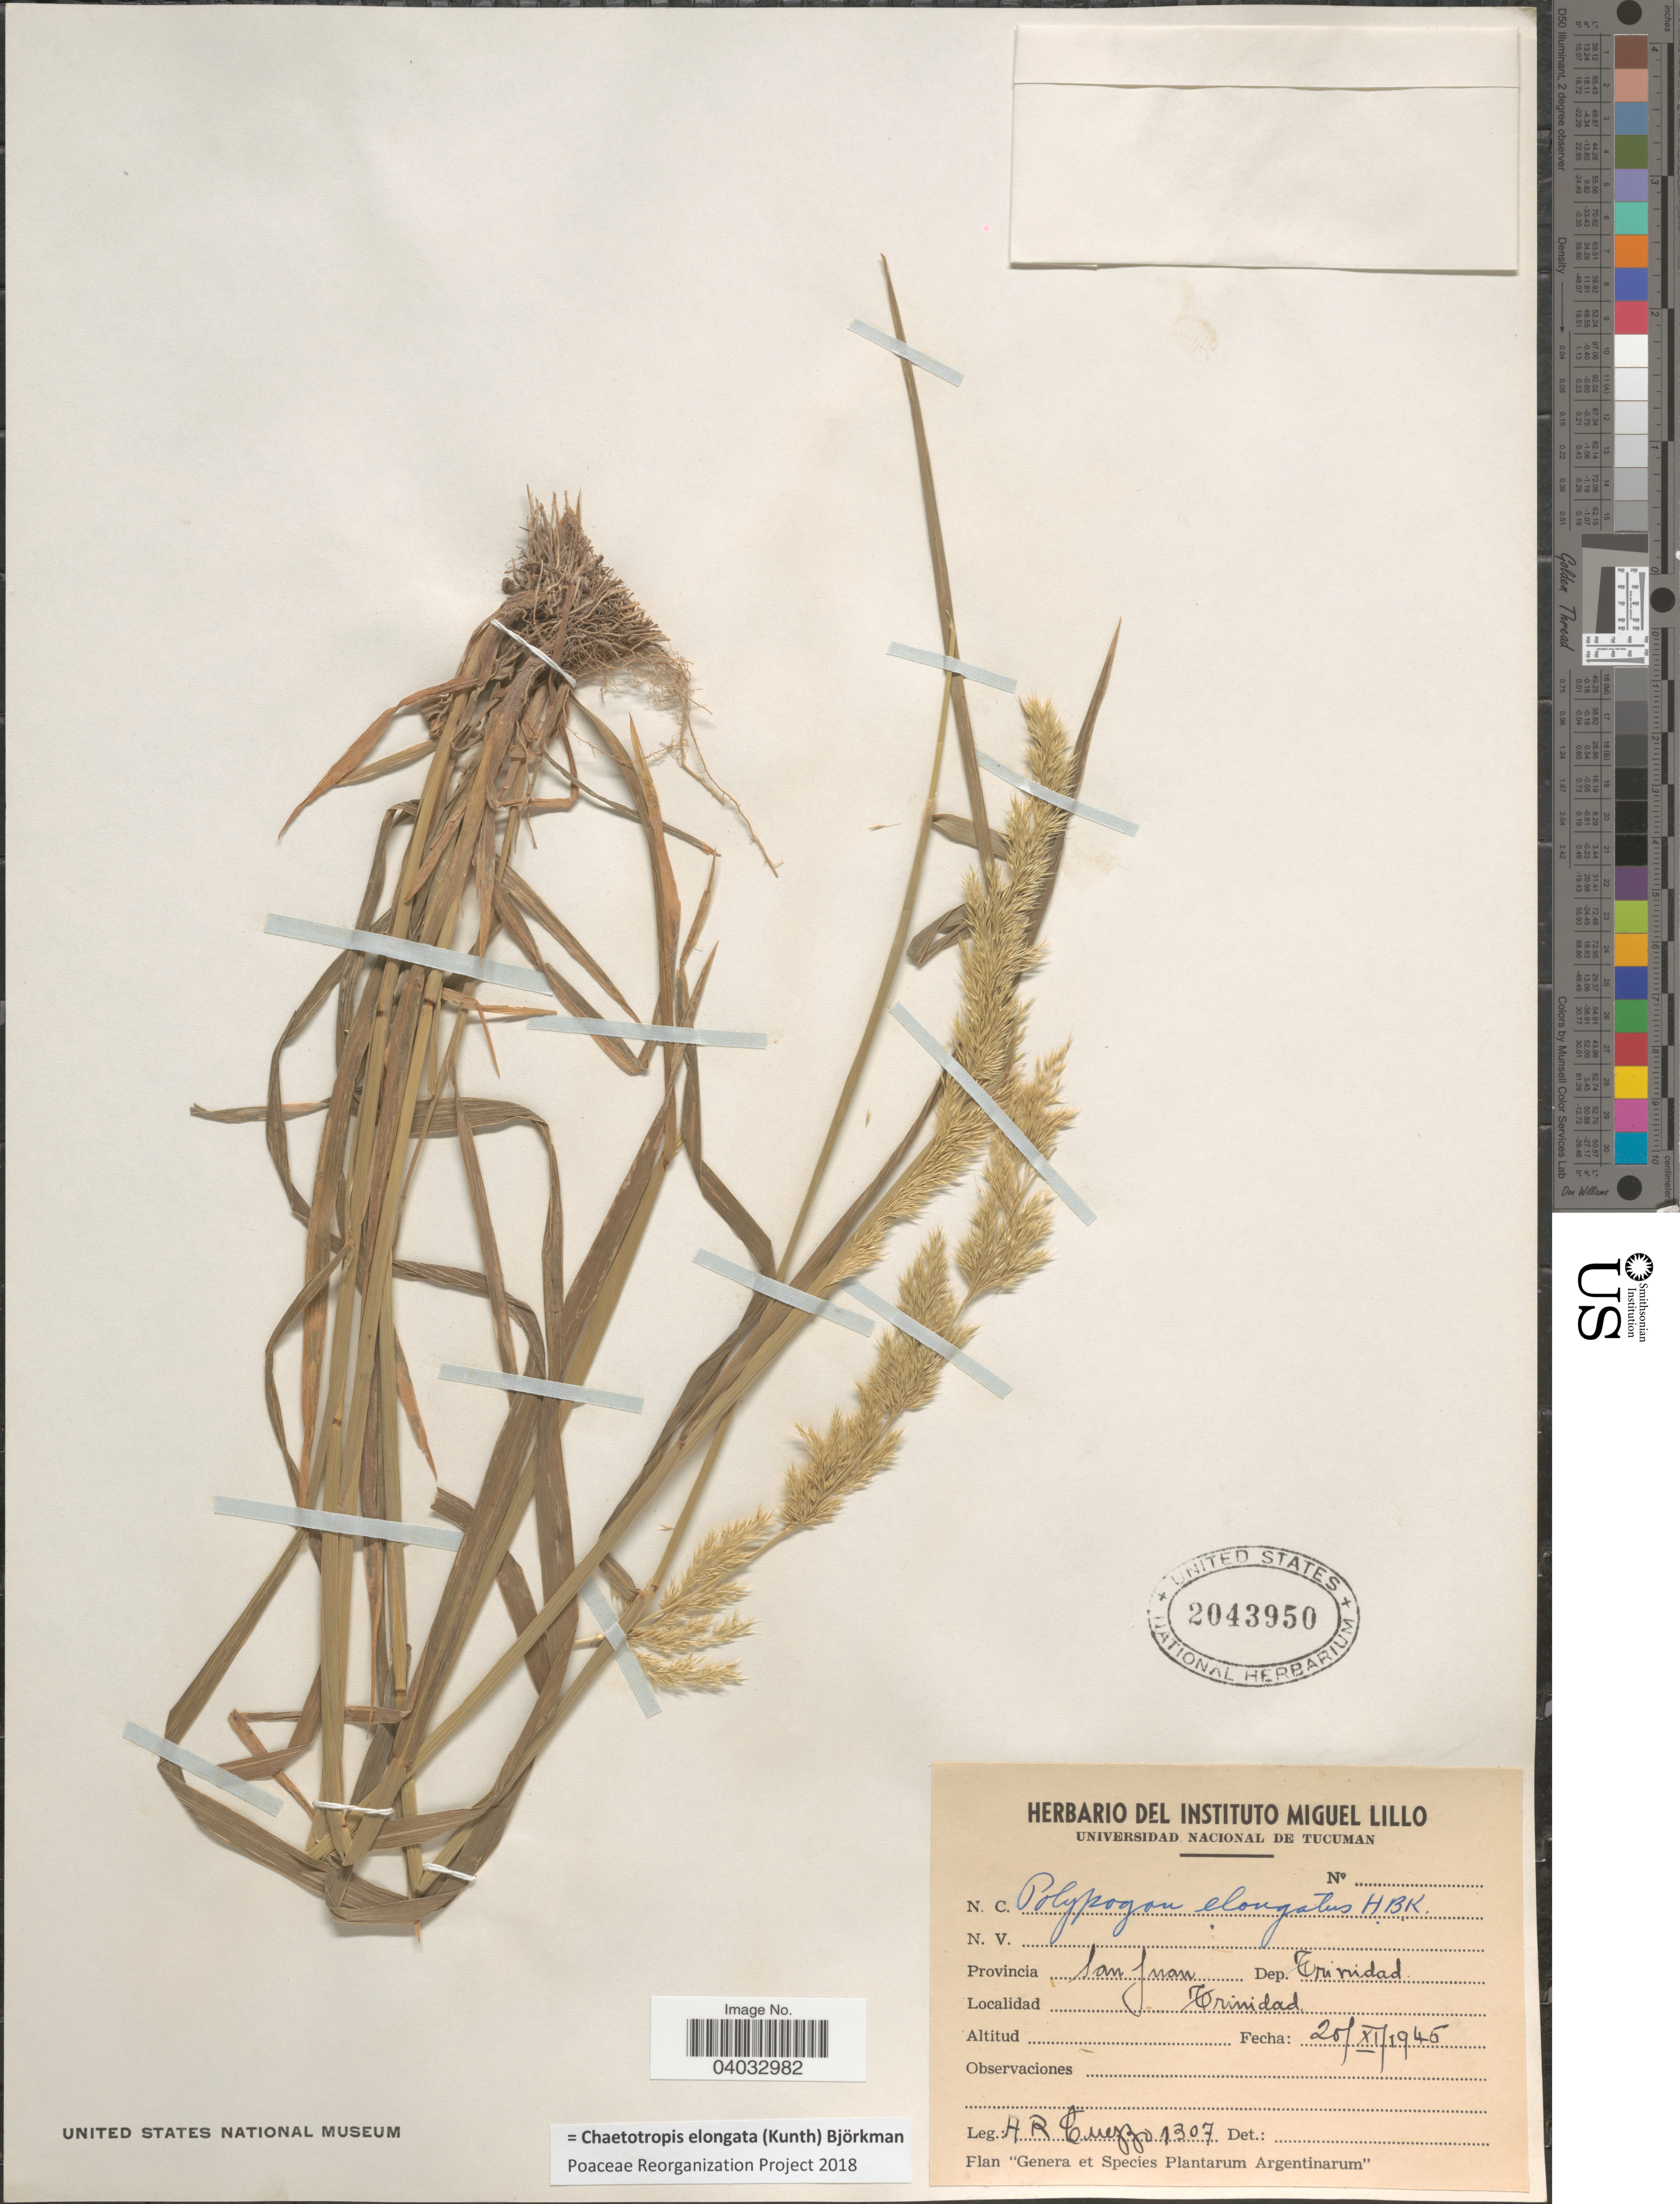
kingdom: Plantae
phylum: Tracheophyta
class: Liliopsida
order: Poales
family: Poaceae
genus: Chaetotropis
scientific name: Chaetotropis elongata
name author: (Kunth) Björkman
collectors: A. Cuezzo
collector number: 1307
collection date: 1945-11-25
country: Argentina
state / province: San Juan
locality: Dep. Trinidad. Trinidad.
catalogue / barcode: US 2043950